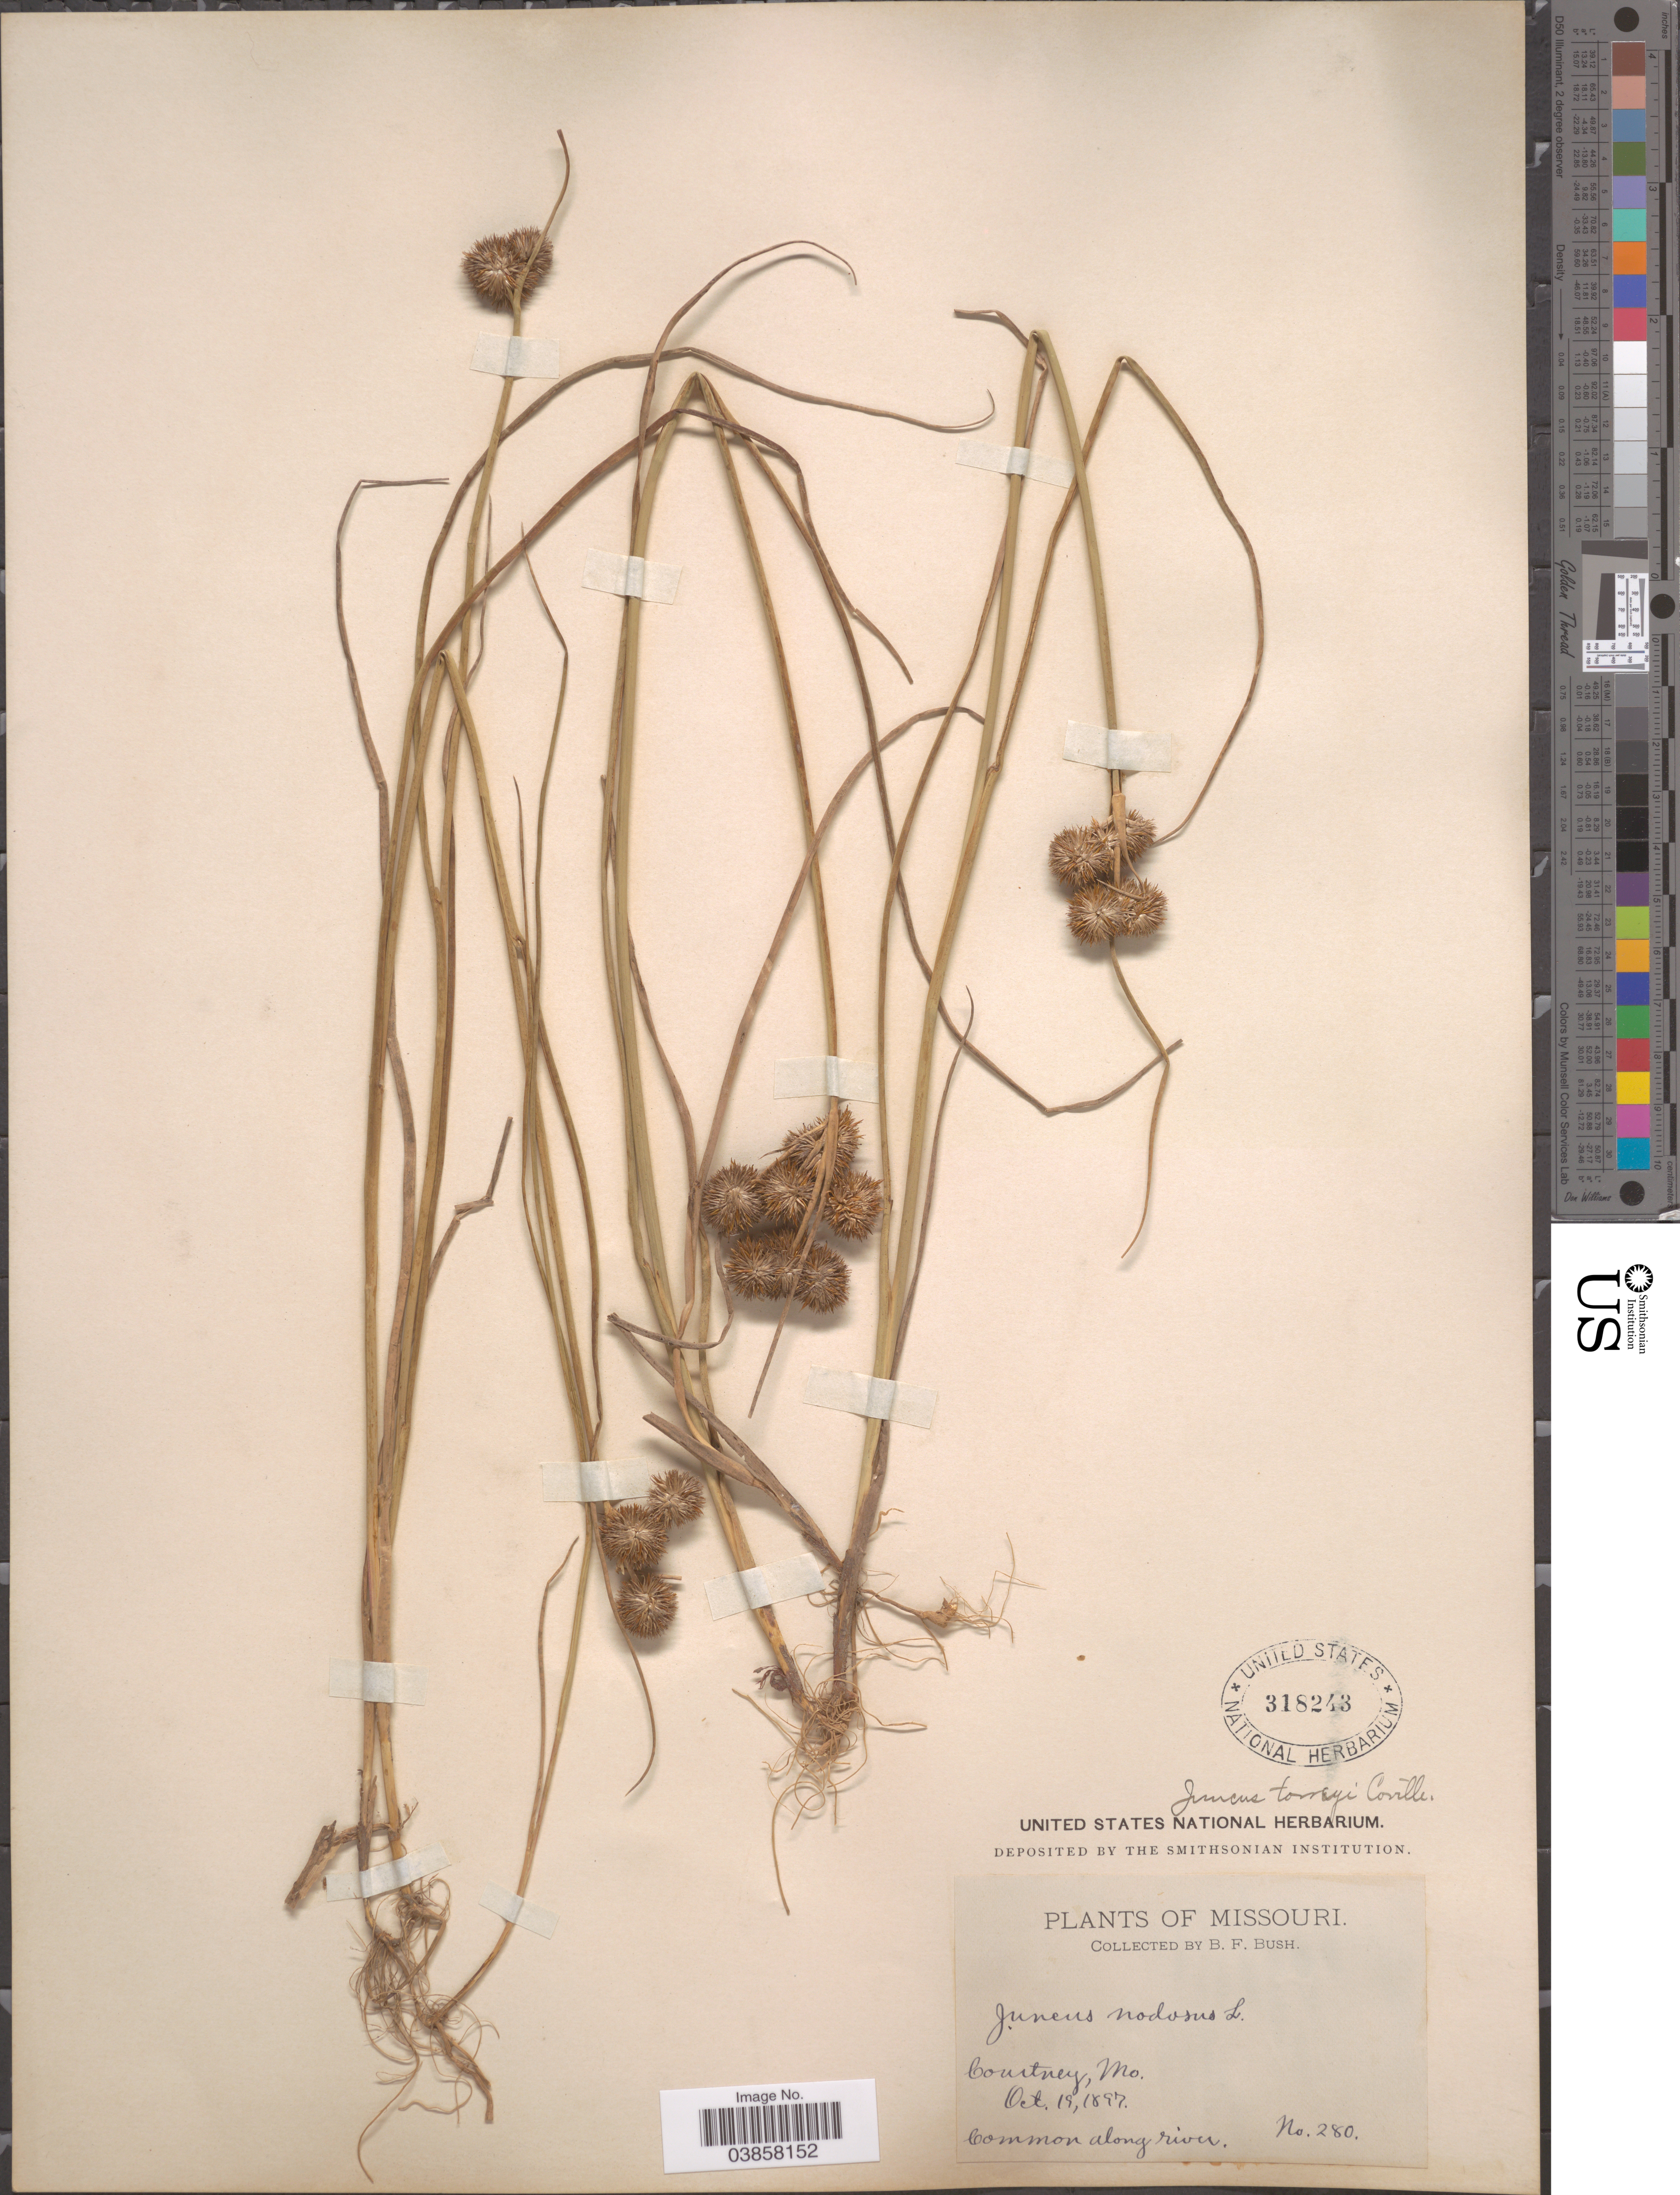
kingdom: Plantae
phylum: Tracheophyta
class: Liliopsida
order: Poales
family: Juncaceae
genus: Juncus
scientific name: Juncus torreyi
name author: Coville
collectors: B. F. Bush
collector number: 280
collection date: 1897-10-19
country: United States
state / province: Missouri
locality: Courtney.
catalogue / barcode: US 318243